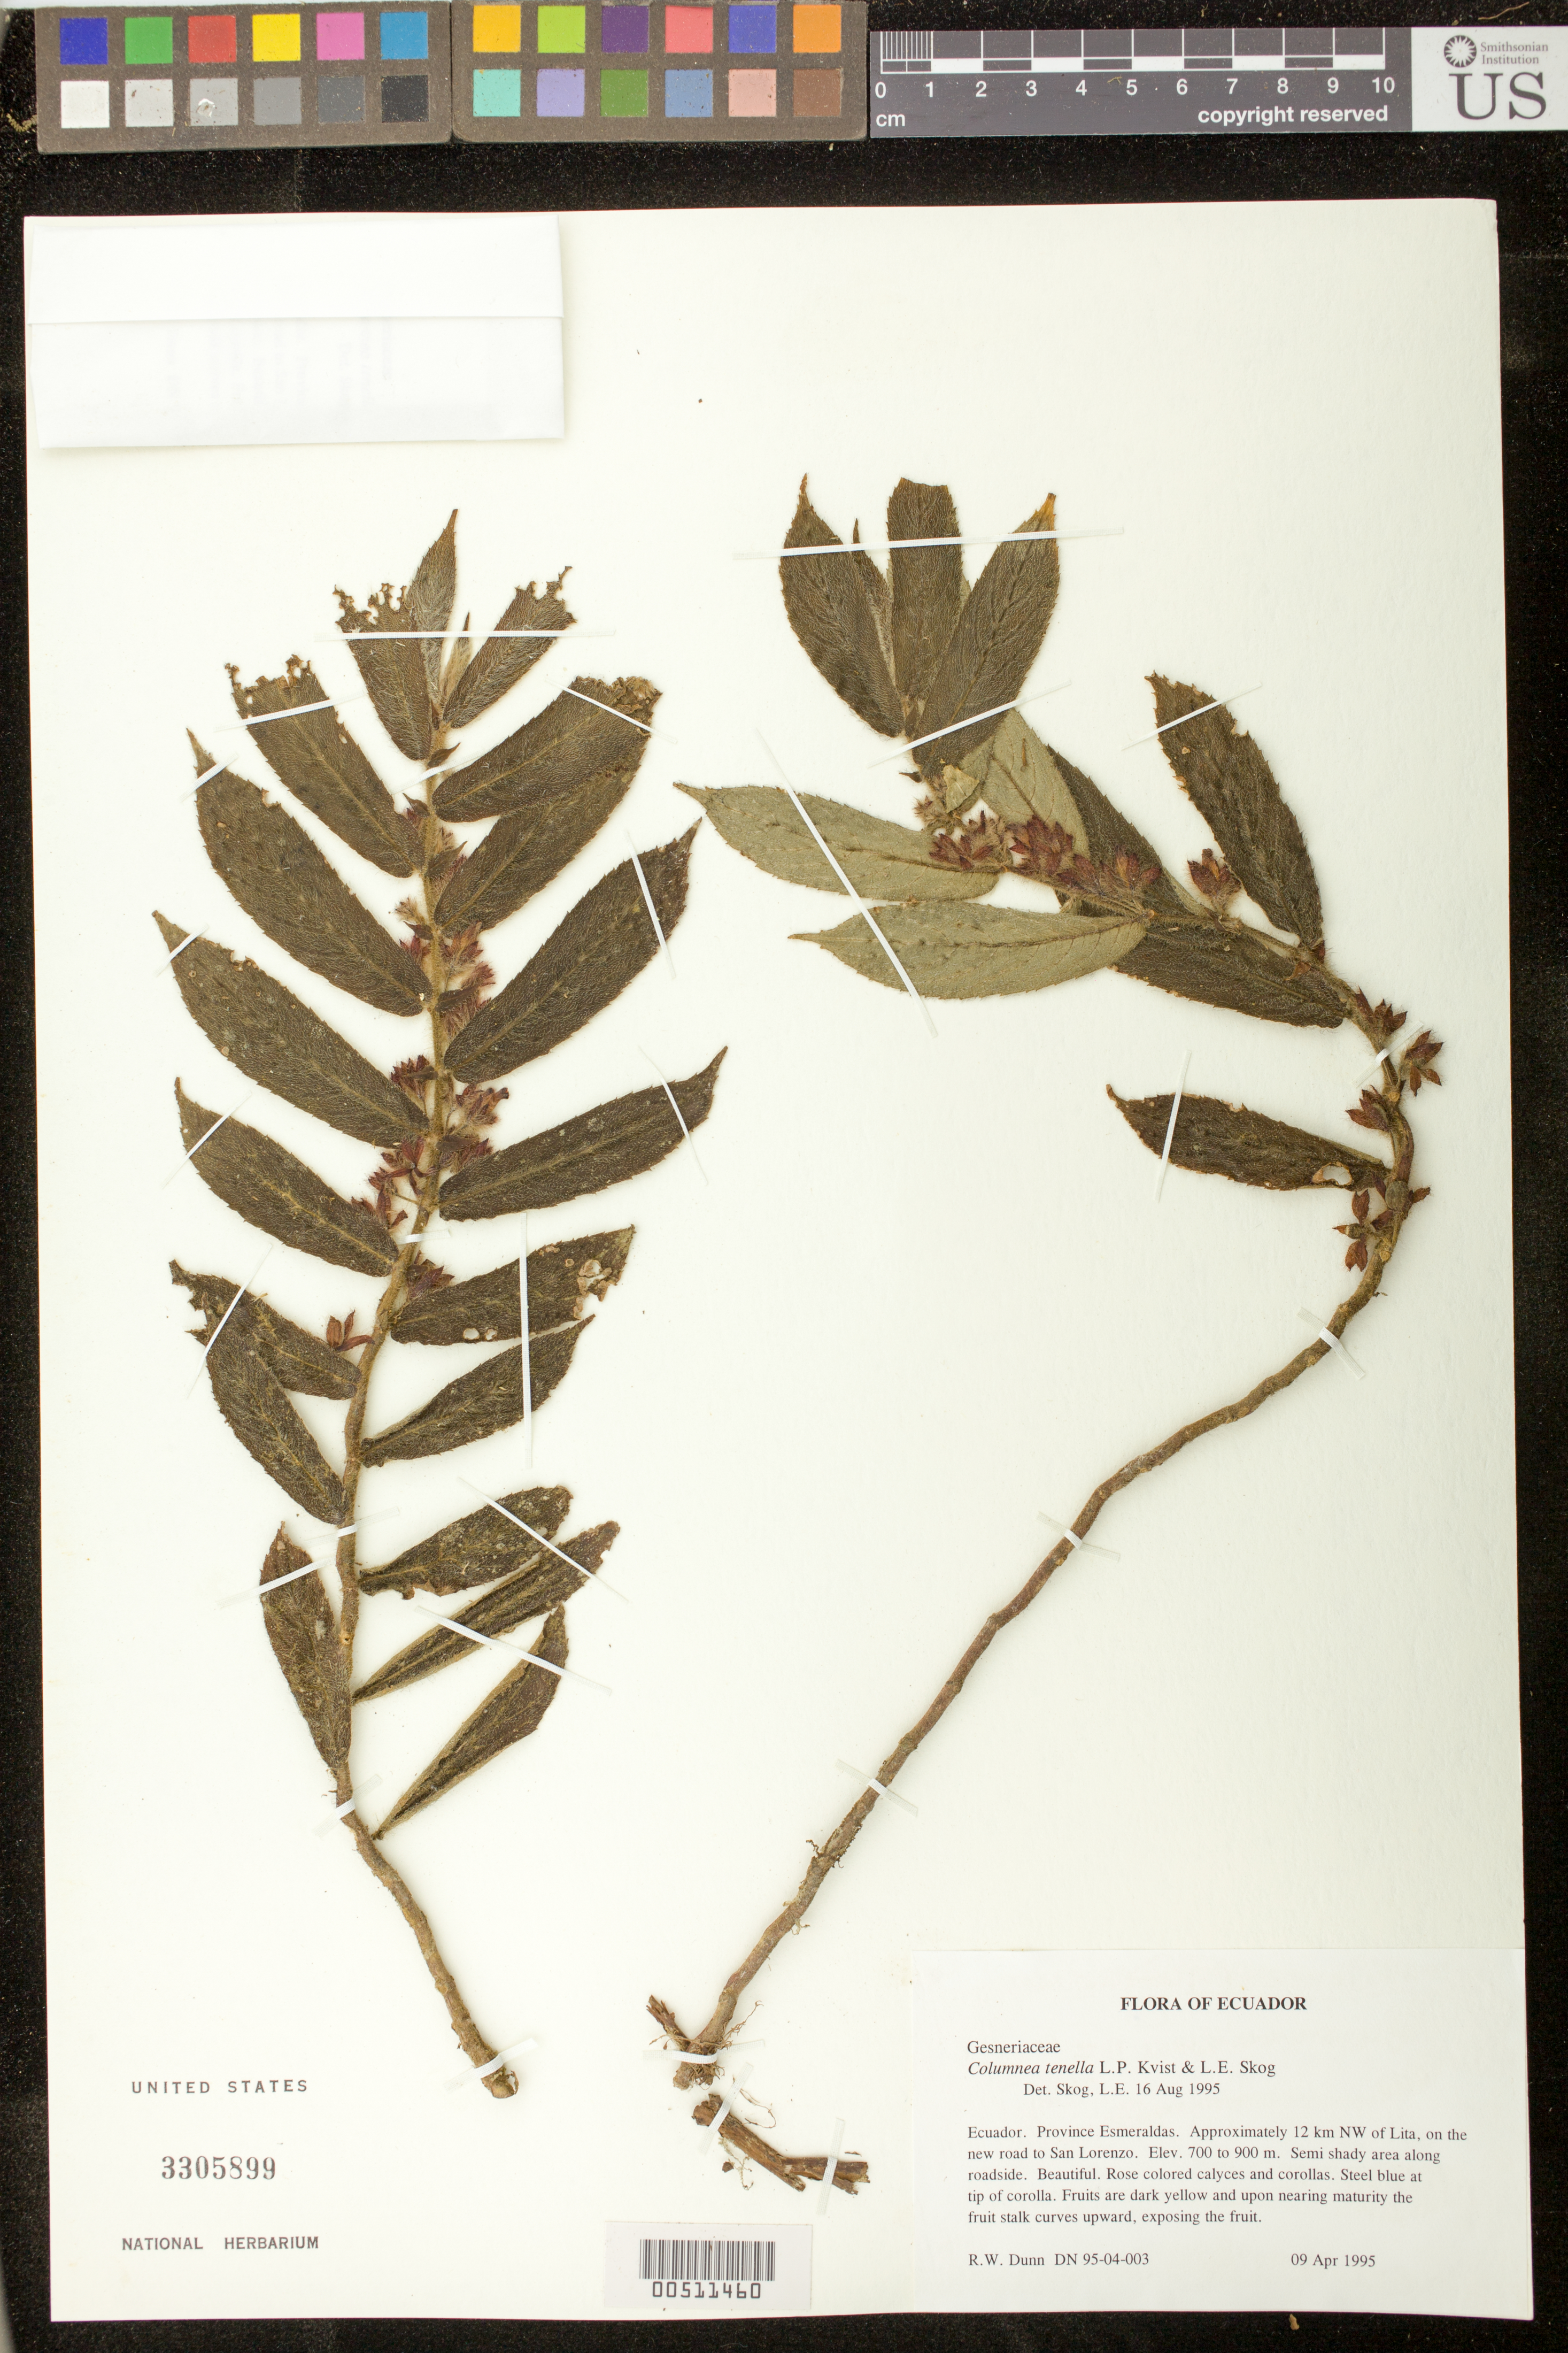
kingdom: Plantae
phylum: Tracheophyta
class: Magnoliopsida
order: Lamiales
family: Gesneriaceae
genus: Columnea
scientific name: Columnea tenella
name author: L.P. Kvist & L.E. Skog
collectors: R. Dunn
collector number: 9504003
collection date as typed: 09 Apr 1995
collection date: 1995-04-09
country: Ecuador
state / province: Esmeraldas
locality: NW of Lita, road to San Lorenzo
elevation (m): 700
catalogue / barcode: US 3305899